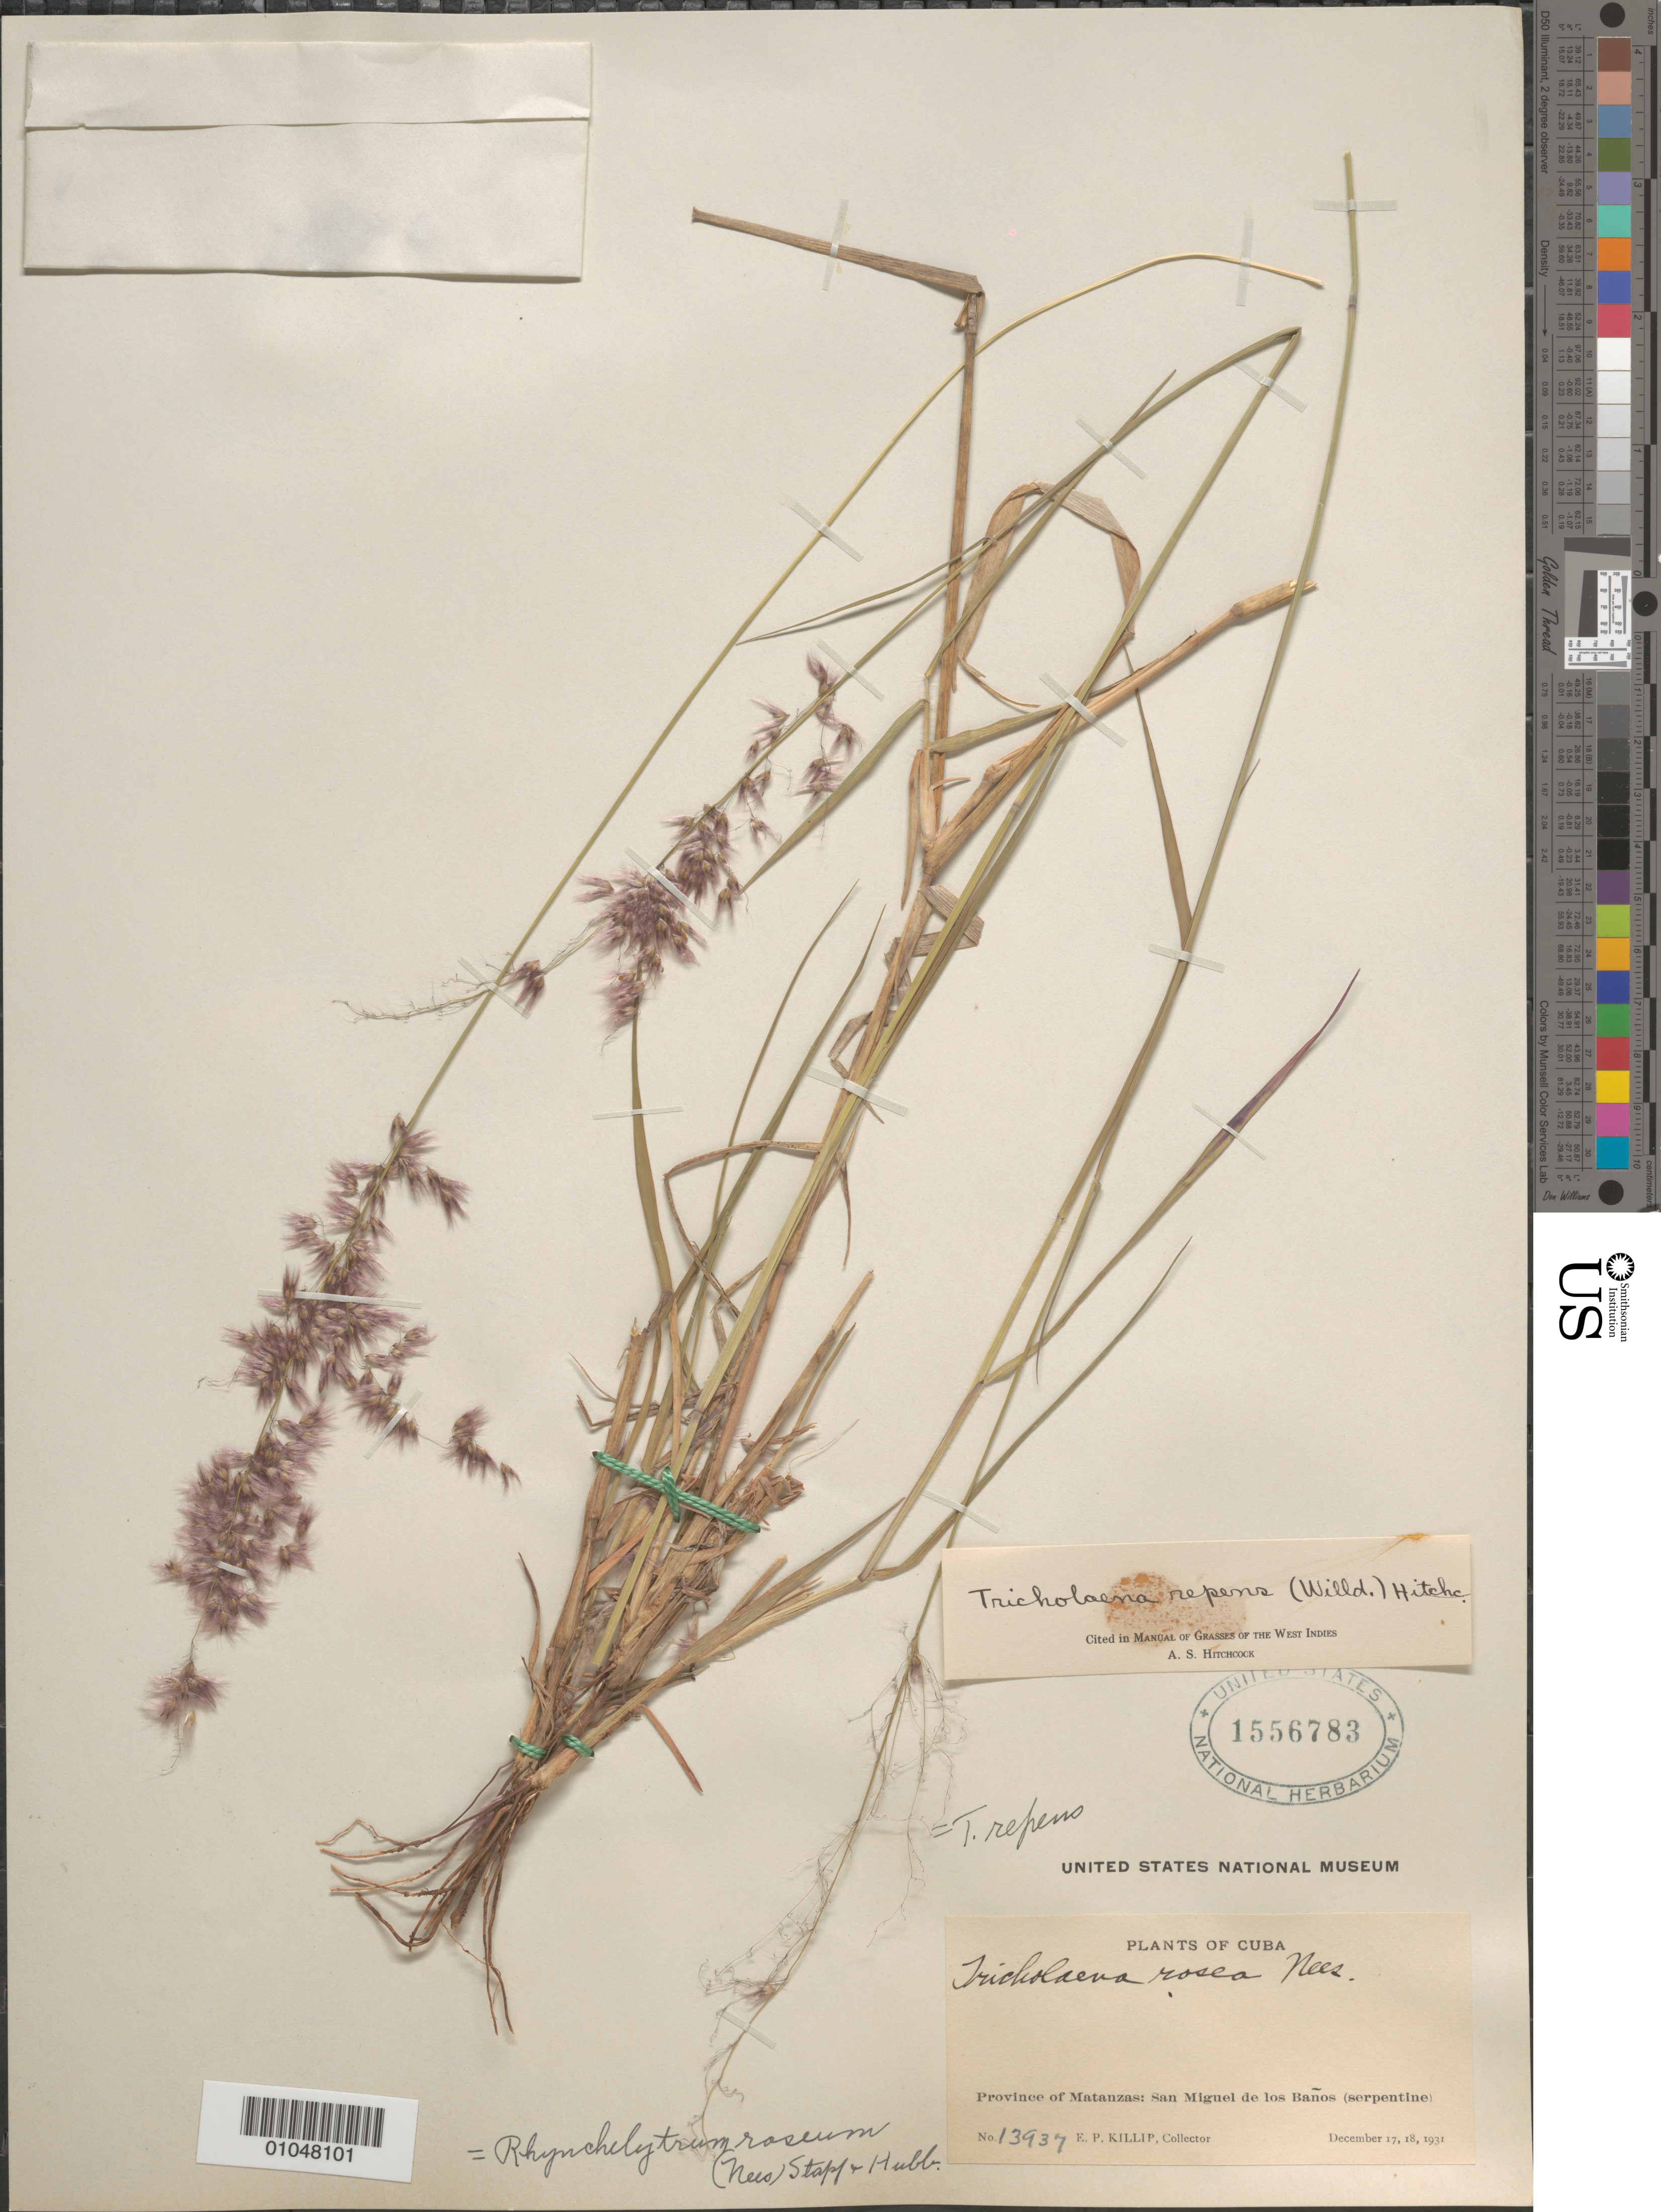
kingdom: Plantae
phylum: Tracheophyta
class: Liliopsida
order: Poales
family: Poaceae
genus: Rhynchelytrum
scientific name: Rhynchelytrum repens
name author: (Willd.) C.E. Hubb.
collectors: E. P. Killip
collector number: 13937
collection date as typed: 17 Dec 1931 to 18 Dec 1931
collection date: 1931-12-17/1931-12-18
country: Cuba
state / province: Matanzas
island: Cuba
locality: San Miguel de los Banos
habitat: serpentine soil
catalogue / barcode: US 1556783